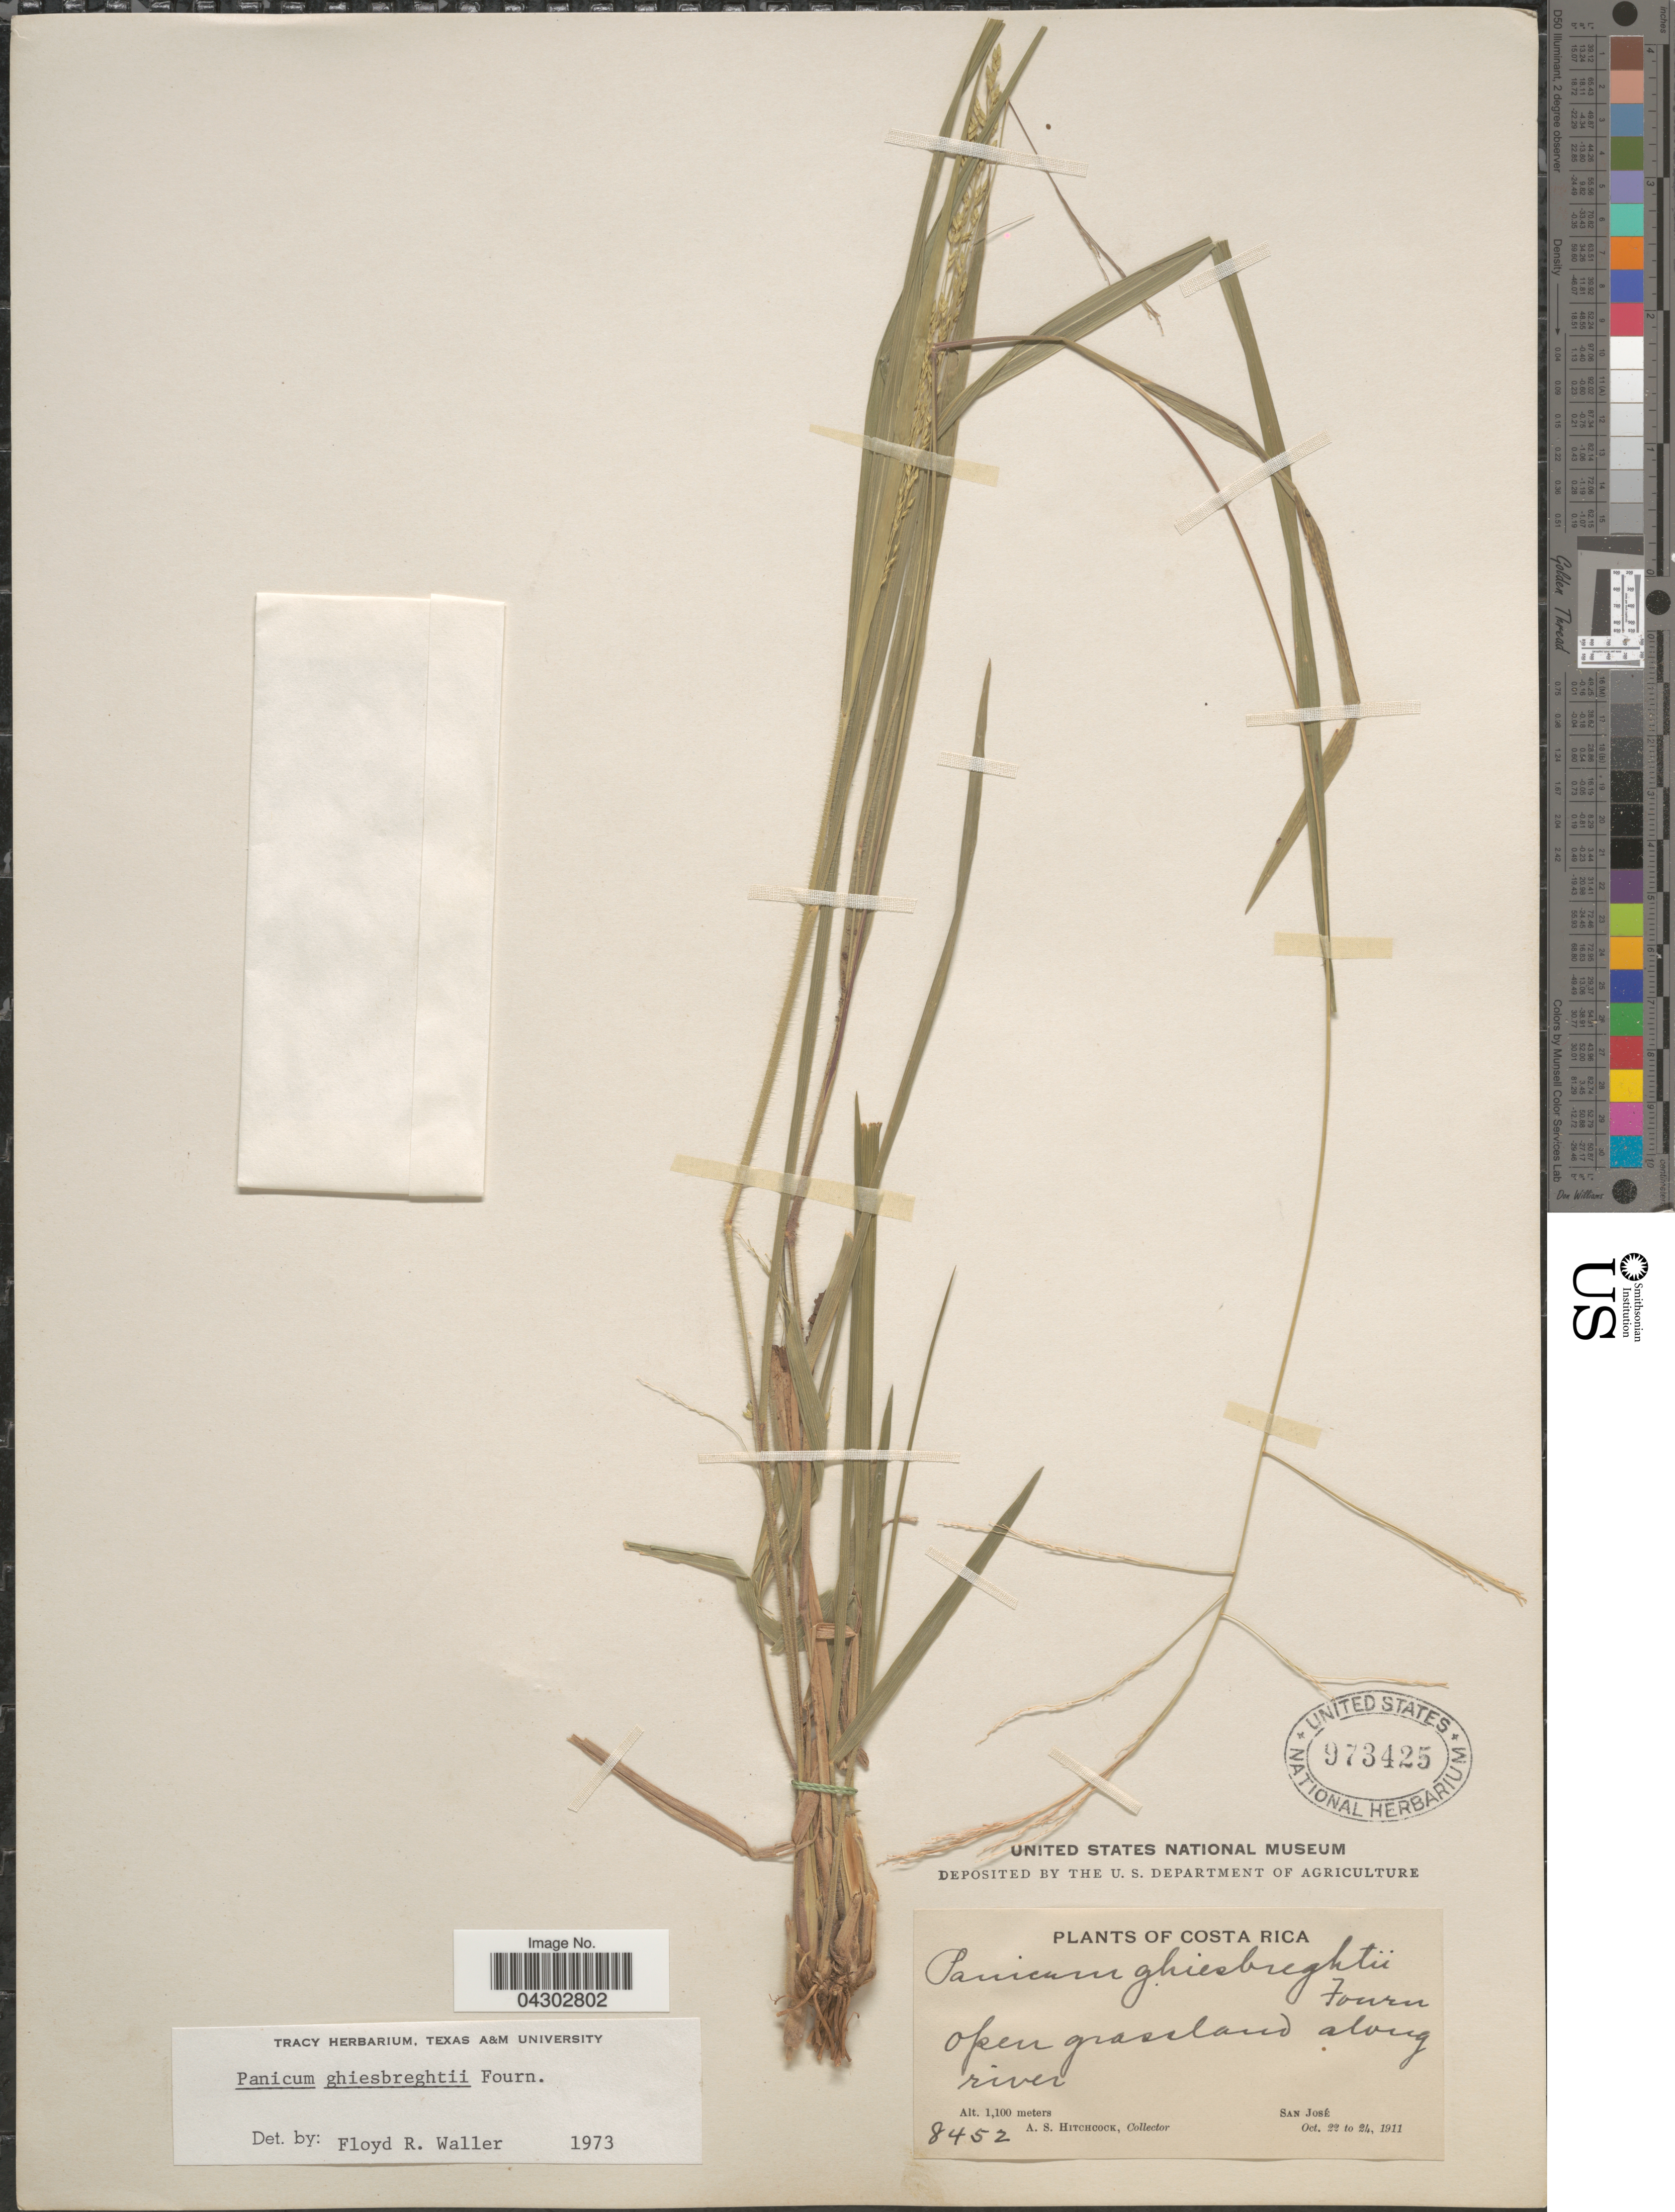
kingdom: Plantae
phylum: Tracheophyta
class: Liliopsida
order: Poales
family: Poaceae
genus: Panicum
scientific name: Panicum ghiesbreghtii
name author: E. Fourn.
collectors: A. S. Hitchcock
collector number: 8452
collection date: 1911-10-22/1911-10-24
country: Costa Rica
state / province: San José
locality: Open grassland along river.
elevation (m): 1100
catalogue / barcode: US 973425